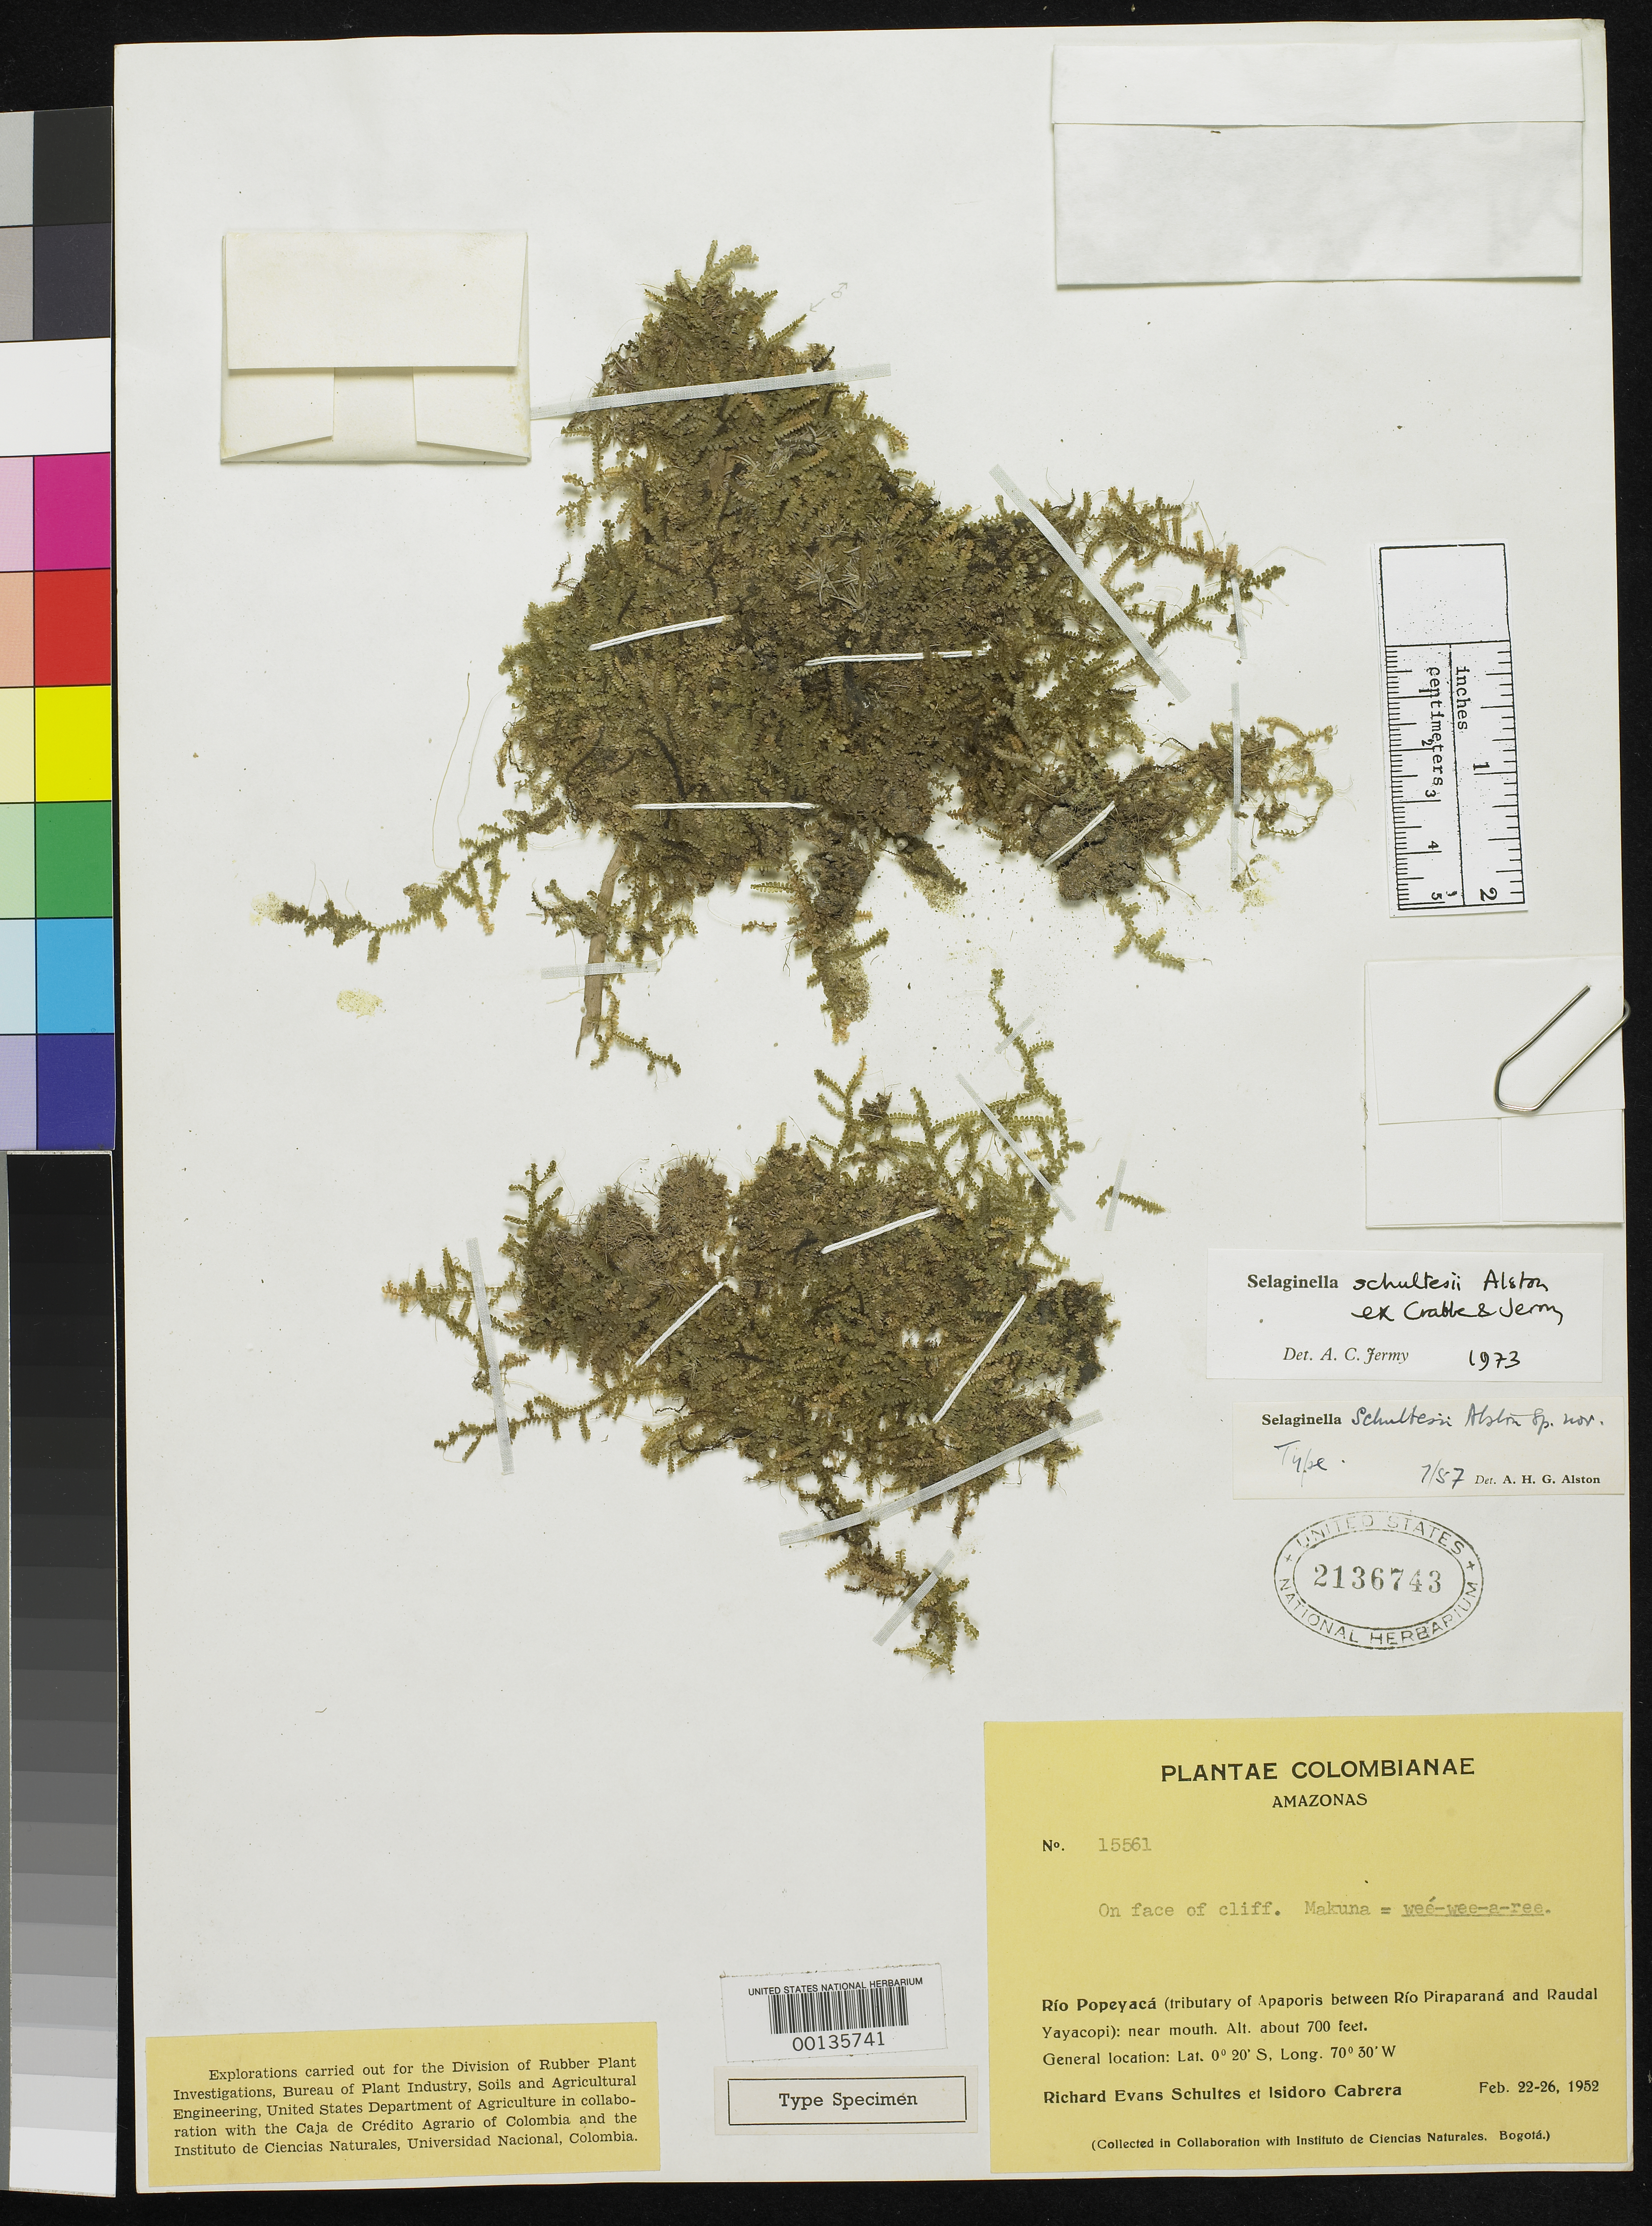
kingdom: Plantae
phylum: Tracheophyta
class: Lycopodiopsida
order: Selaginellales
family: Selaginellaceae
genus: Selaginella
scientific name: Selaginella schultesii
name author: Alston ex Crabbe & Jermy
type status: Holotype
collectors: R. E. Schultes & I. Cabrera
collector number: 15561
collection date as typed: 22 Feb 1952 to 26 Feb 1952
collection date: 1952-02-22/1952-02-26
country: Colombia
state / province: Amazônas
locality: Rio Popeyaca, near mouth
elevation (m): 213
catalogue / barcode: US 2136743